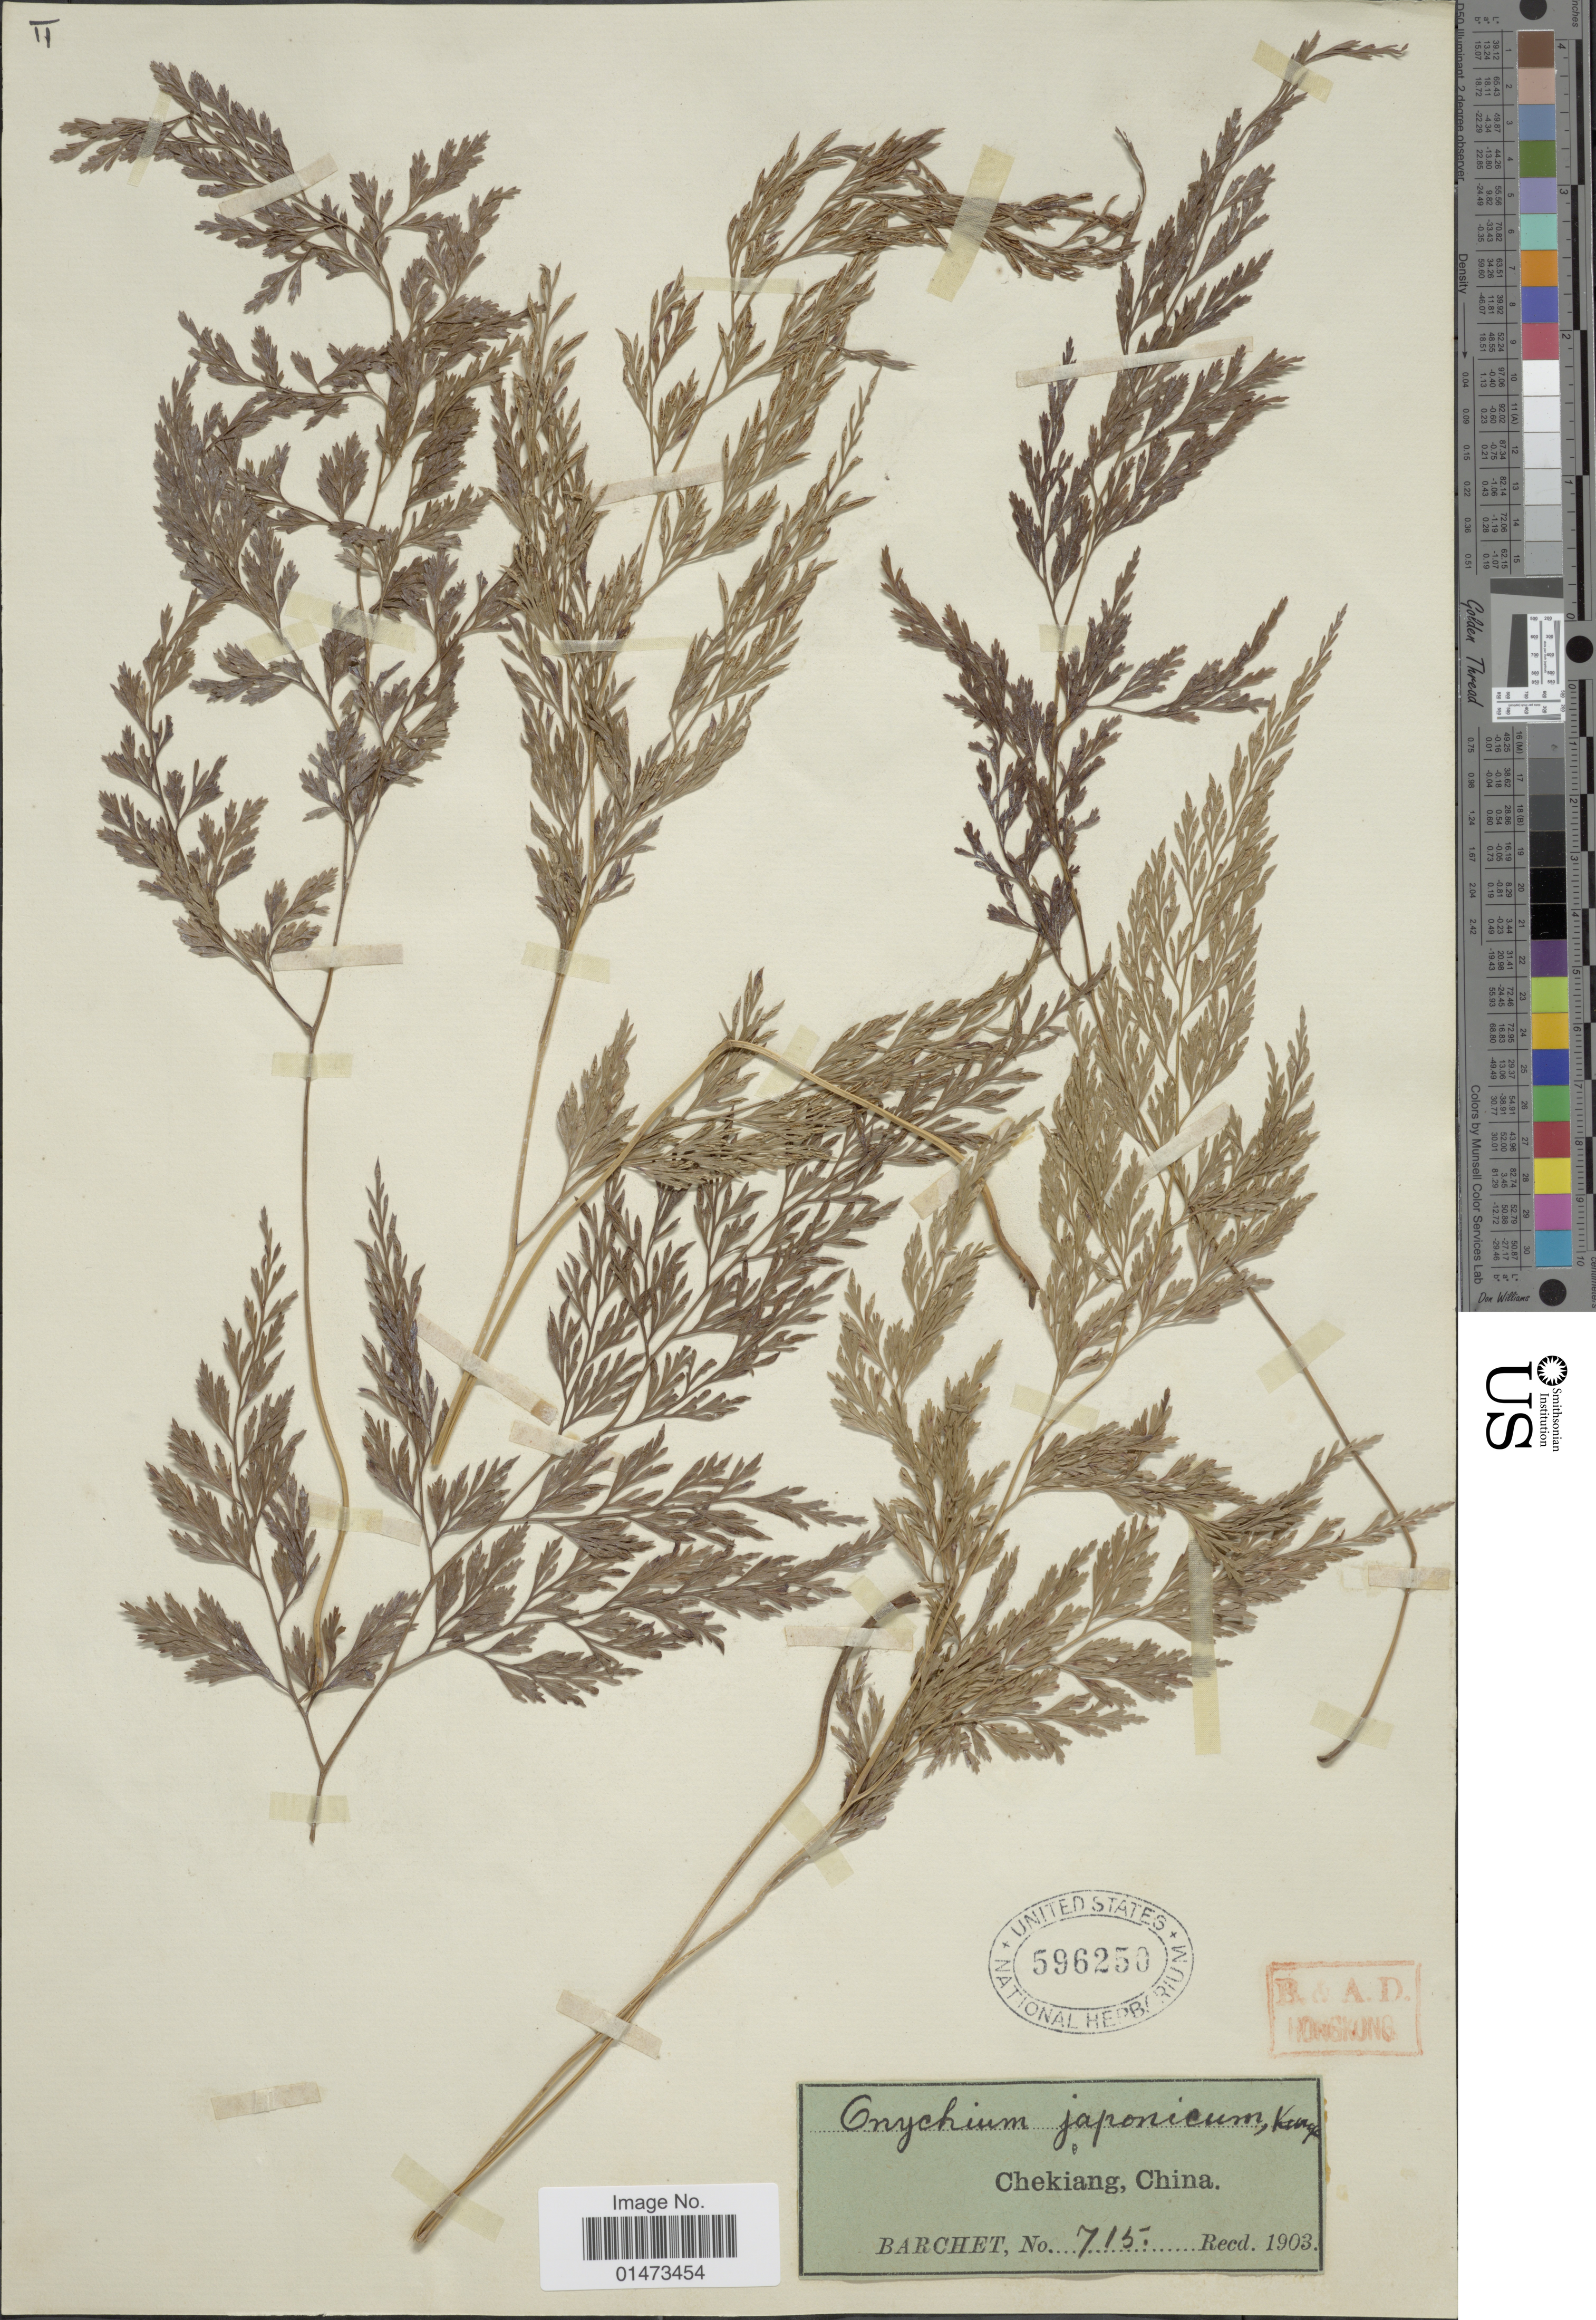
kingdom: Plantae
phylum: Tracheophyta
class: Polypodiopsida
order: Polypodiales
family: Pteridaceae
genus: Onychium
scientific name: Onychium japonicum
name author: (Thunb.) Kunze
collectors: S. P. Barchet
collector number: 715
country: China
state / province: Zhejiang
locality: Chekiang.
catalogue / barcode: US 596250